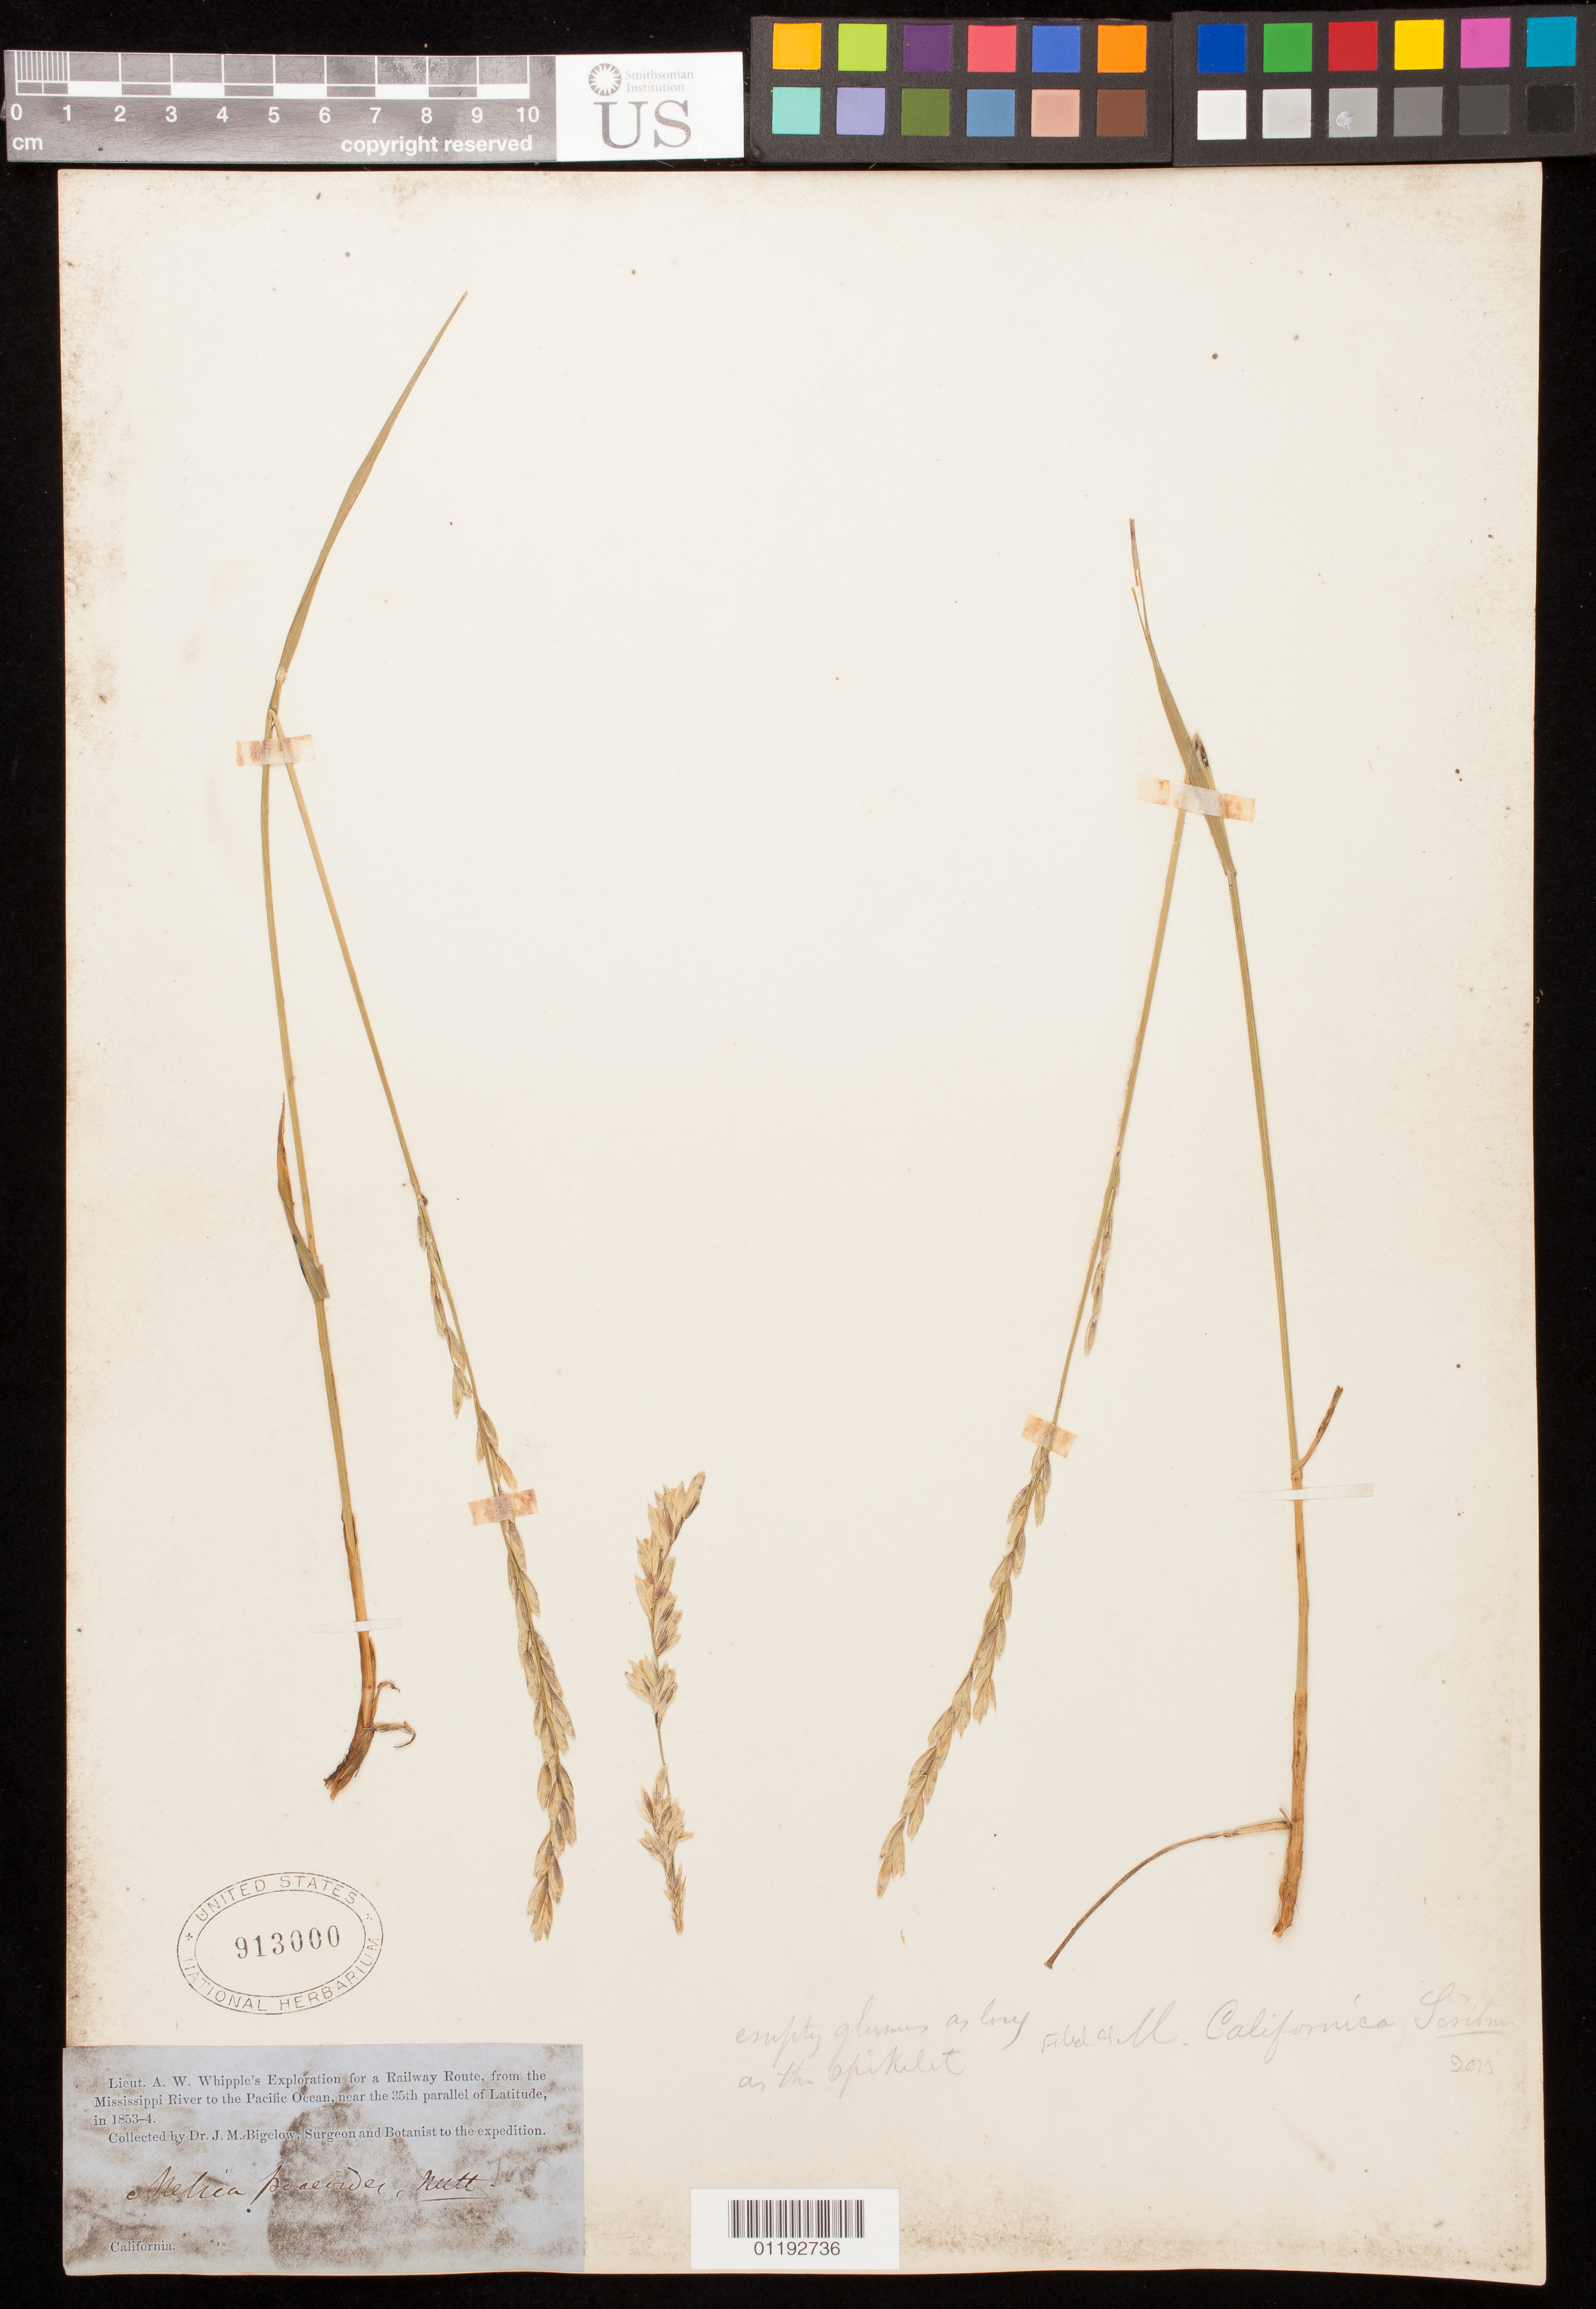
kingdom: Plantae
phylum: Tracheophyta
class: Liliopsida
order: Poales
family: Poaceae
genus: Melica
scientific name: Melica californica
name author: Scribn.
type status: Isosyntype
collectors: J. M. Bigelow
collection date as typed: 1853 to -- --- 1854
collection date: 1853/1854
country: United States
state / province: California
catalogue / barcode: US 913000